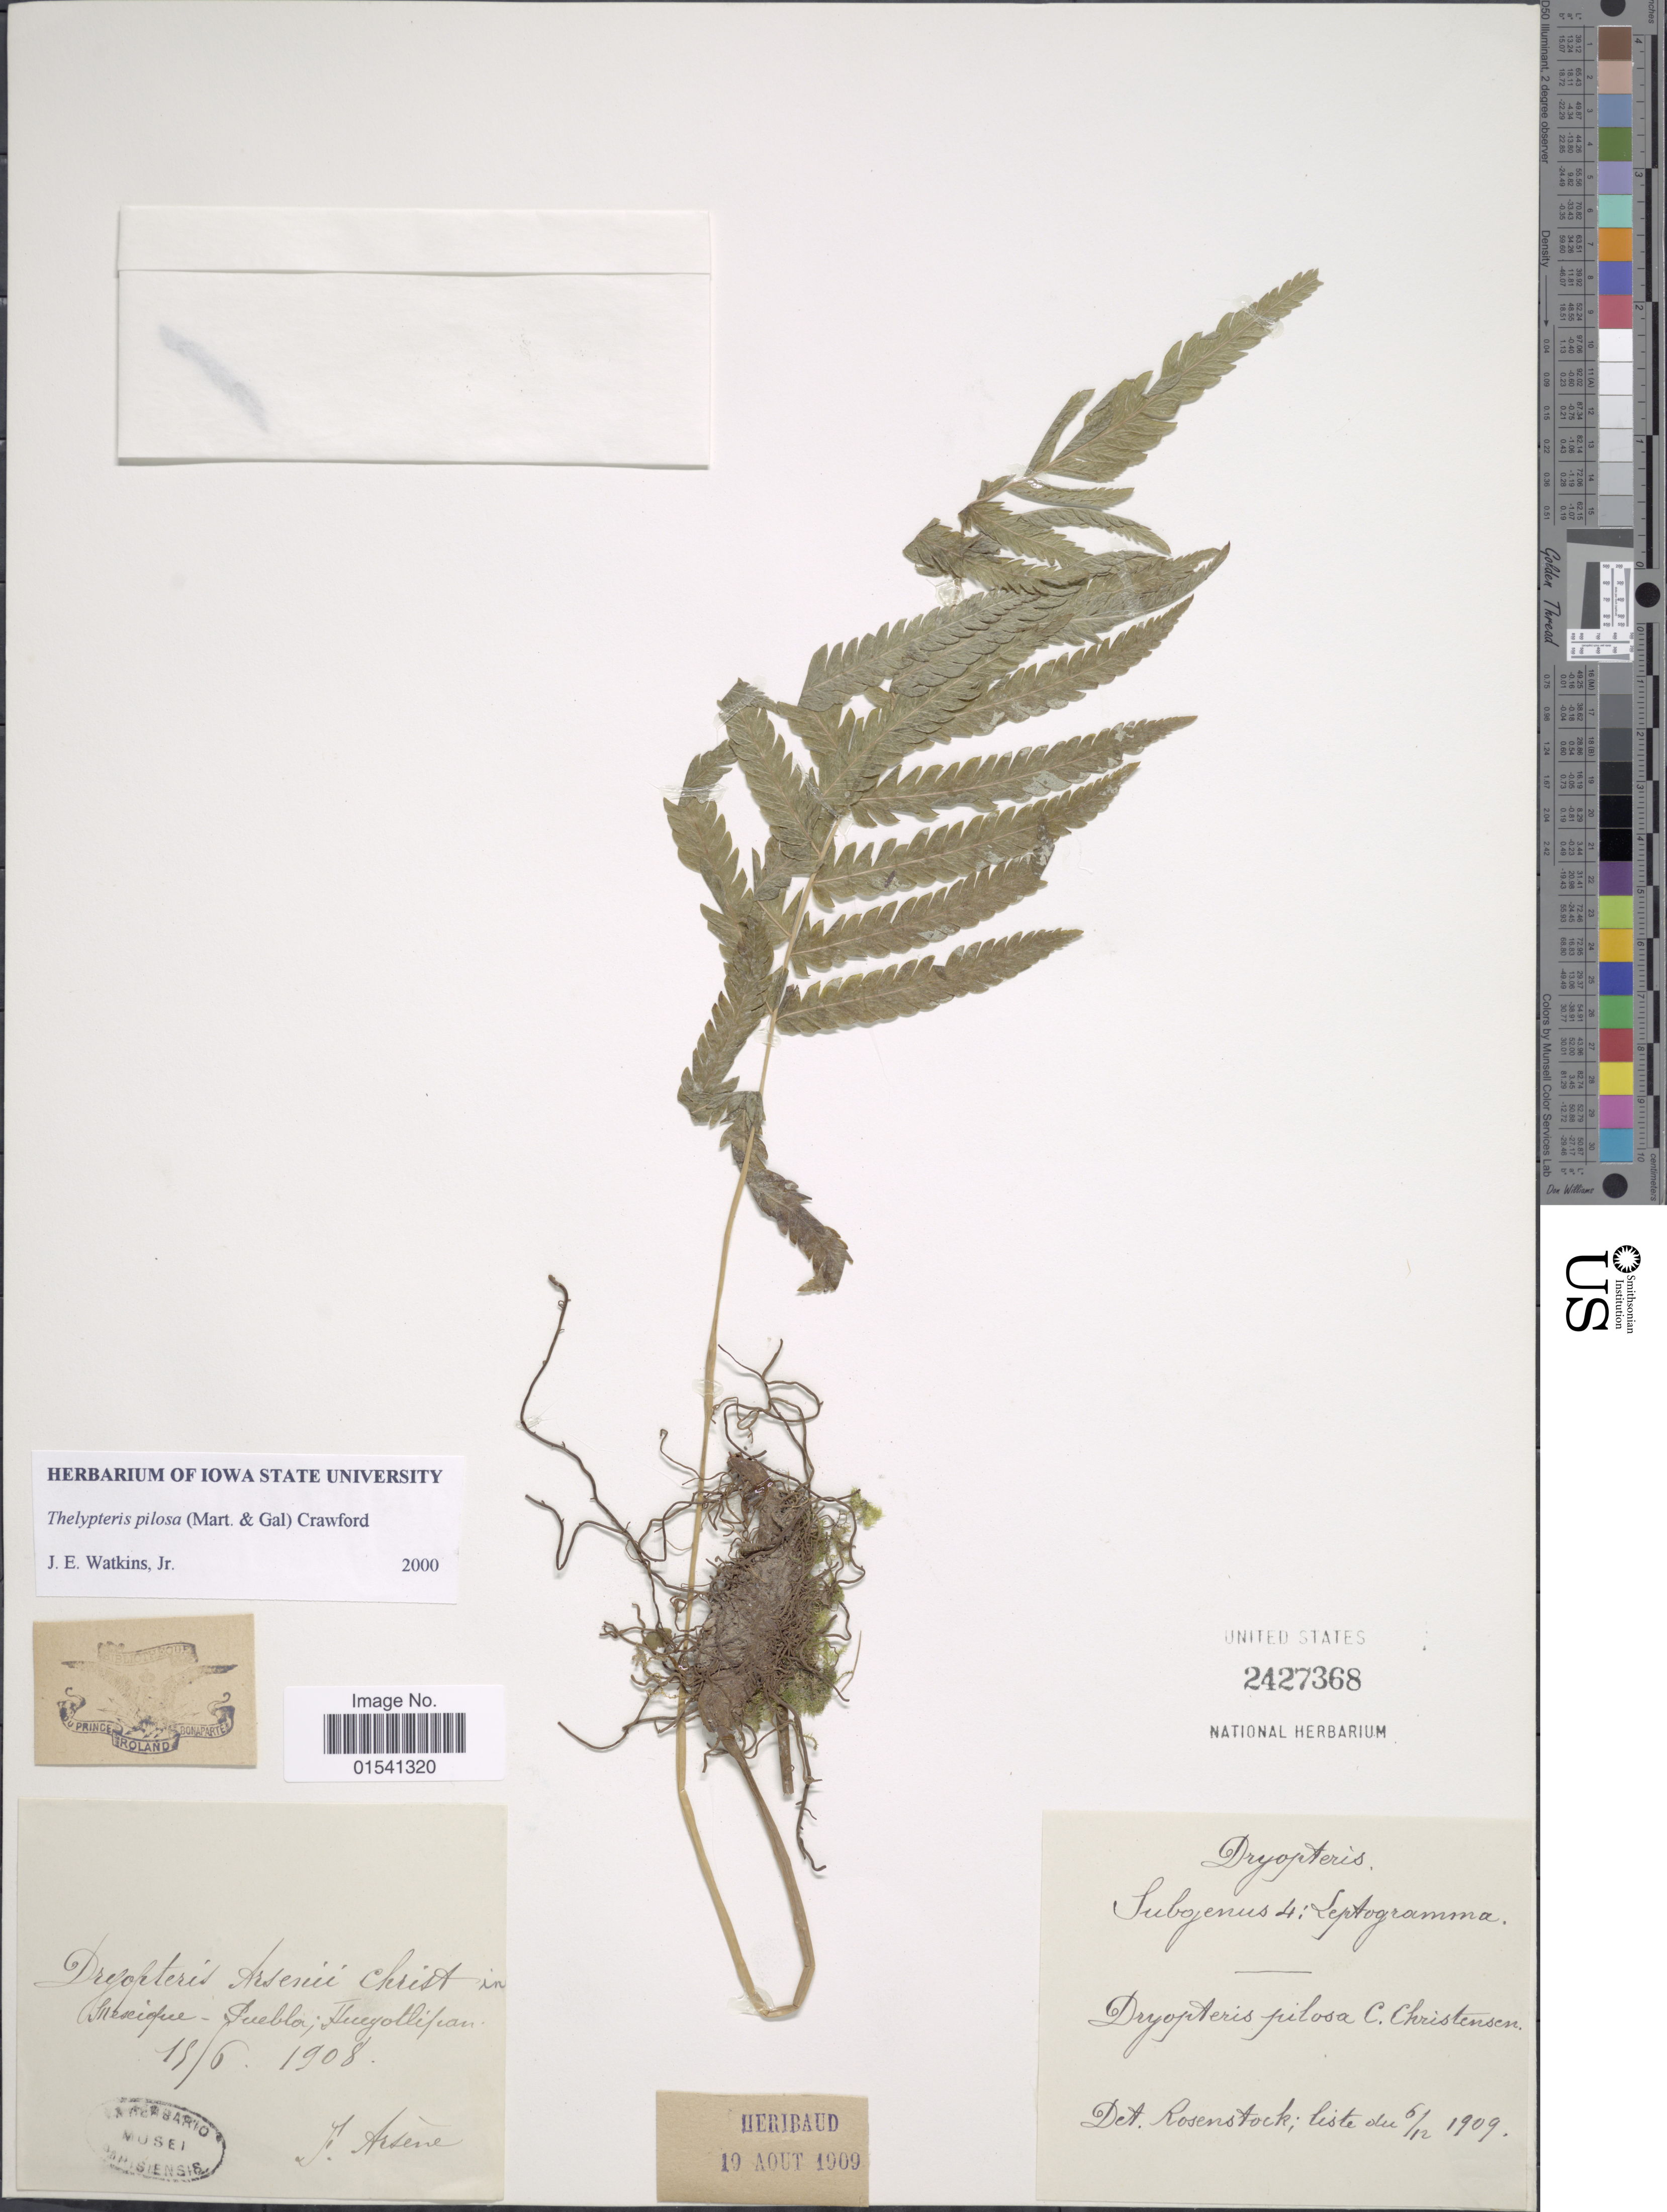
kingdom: Plantae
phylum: Tracheophyta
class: Polypodiopsida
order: Polypodiales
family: Thelypteridaceae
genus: Stegnogramma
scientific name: Stegnogramma pilosa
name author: (M. Martens & Galeotti) K. Iwats.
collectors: F. Arsène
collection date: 1908-06-19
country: Mexico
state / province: Puebla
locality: Hueyotlipan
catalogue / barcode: US 2427368